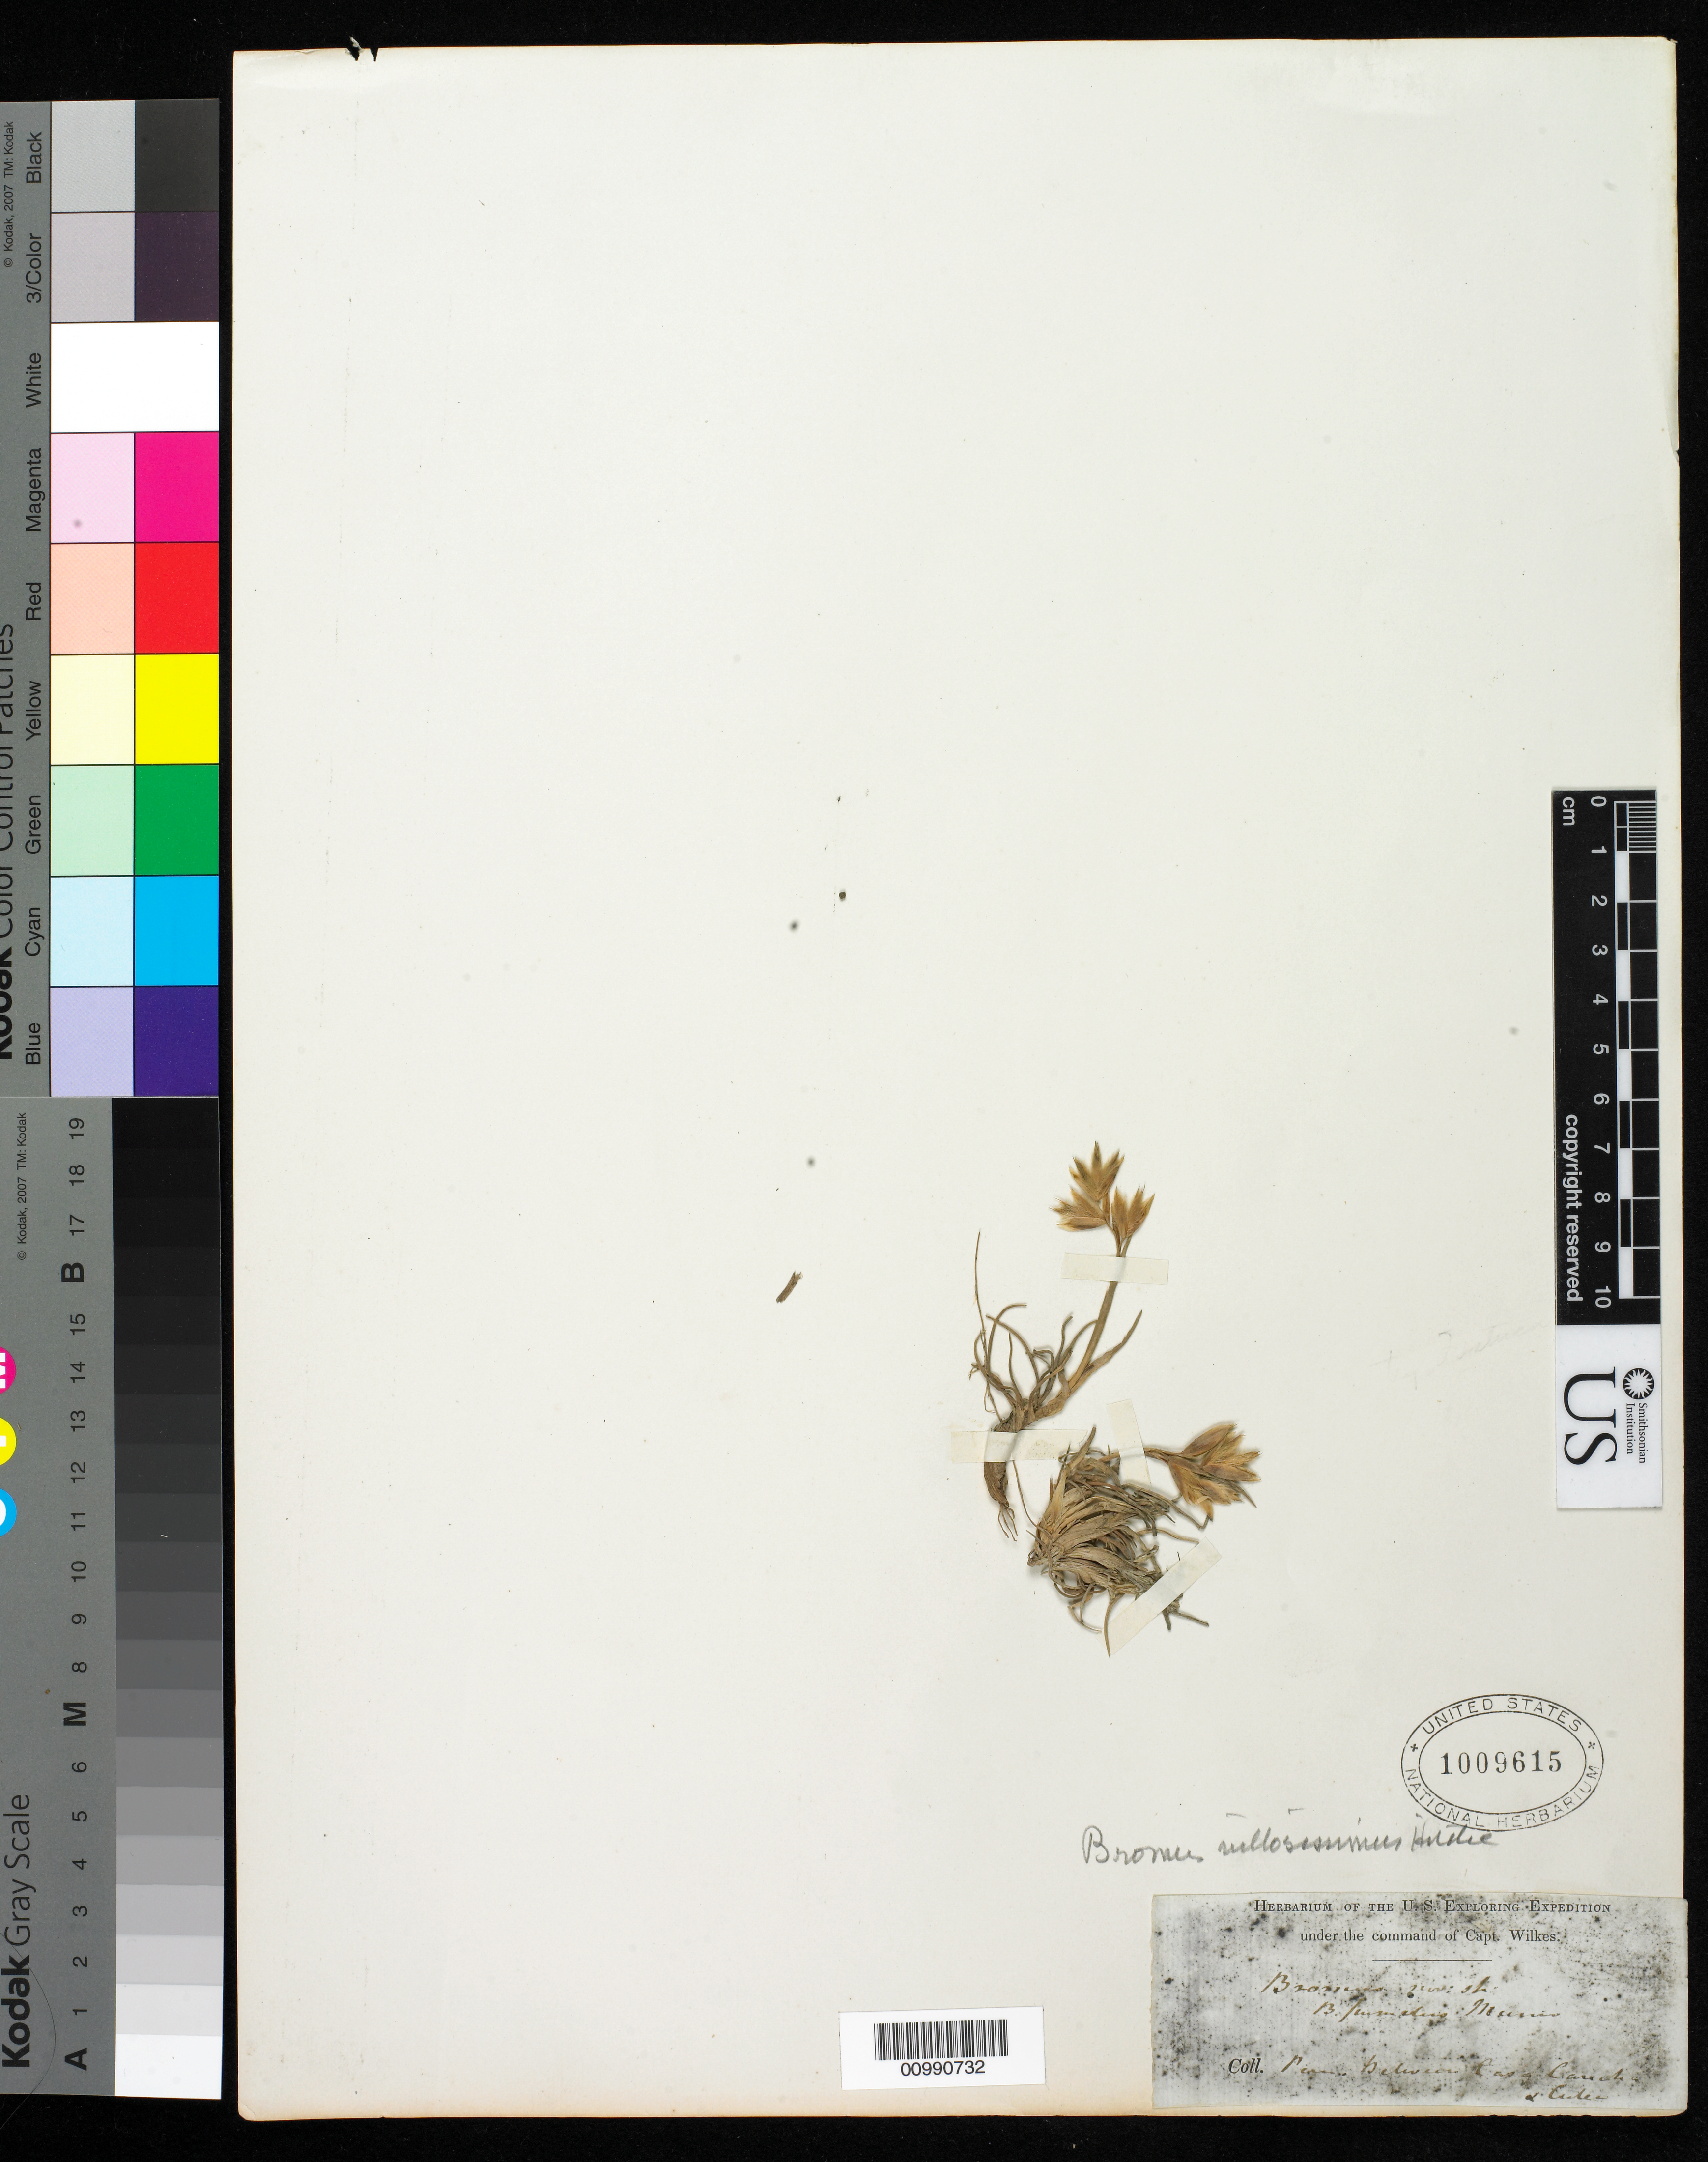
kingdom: Plantae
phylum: Tracheophyta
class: Liliopsida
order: Poales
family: Poaceae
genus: Bromus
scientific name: Bromus villosissimus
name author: Hitchc.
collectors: Wilkes Explor. Exped.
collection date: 1838/1842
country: Peru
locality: Between Casa Cancha & Culea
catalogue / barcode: US 1009615